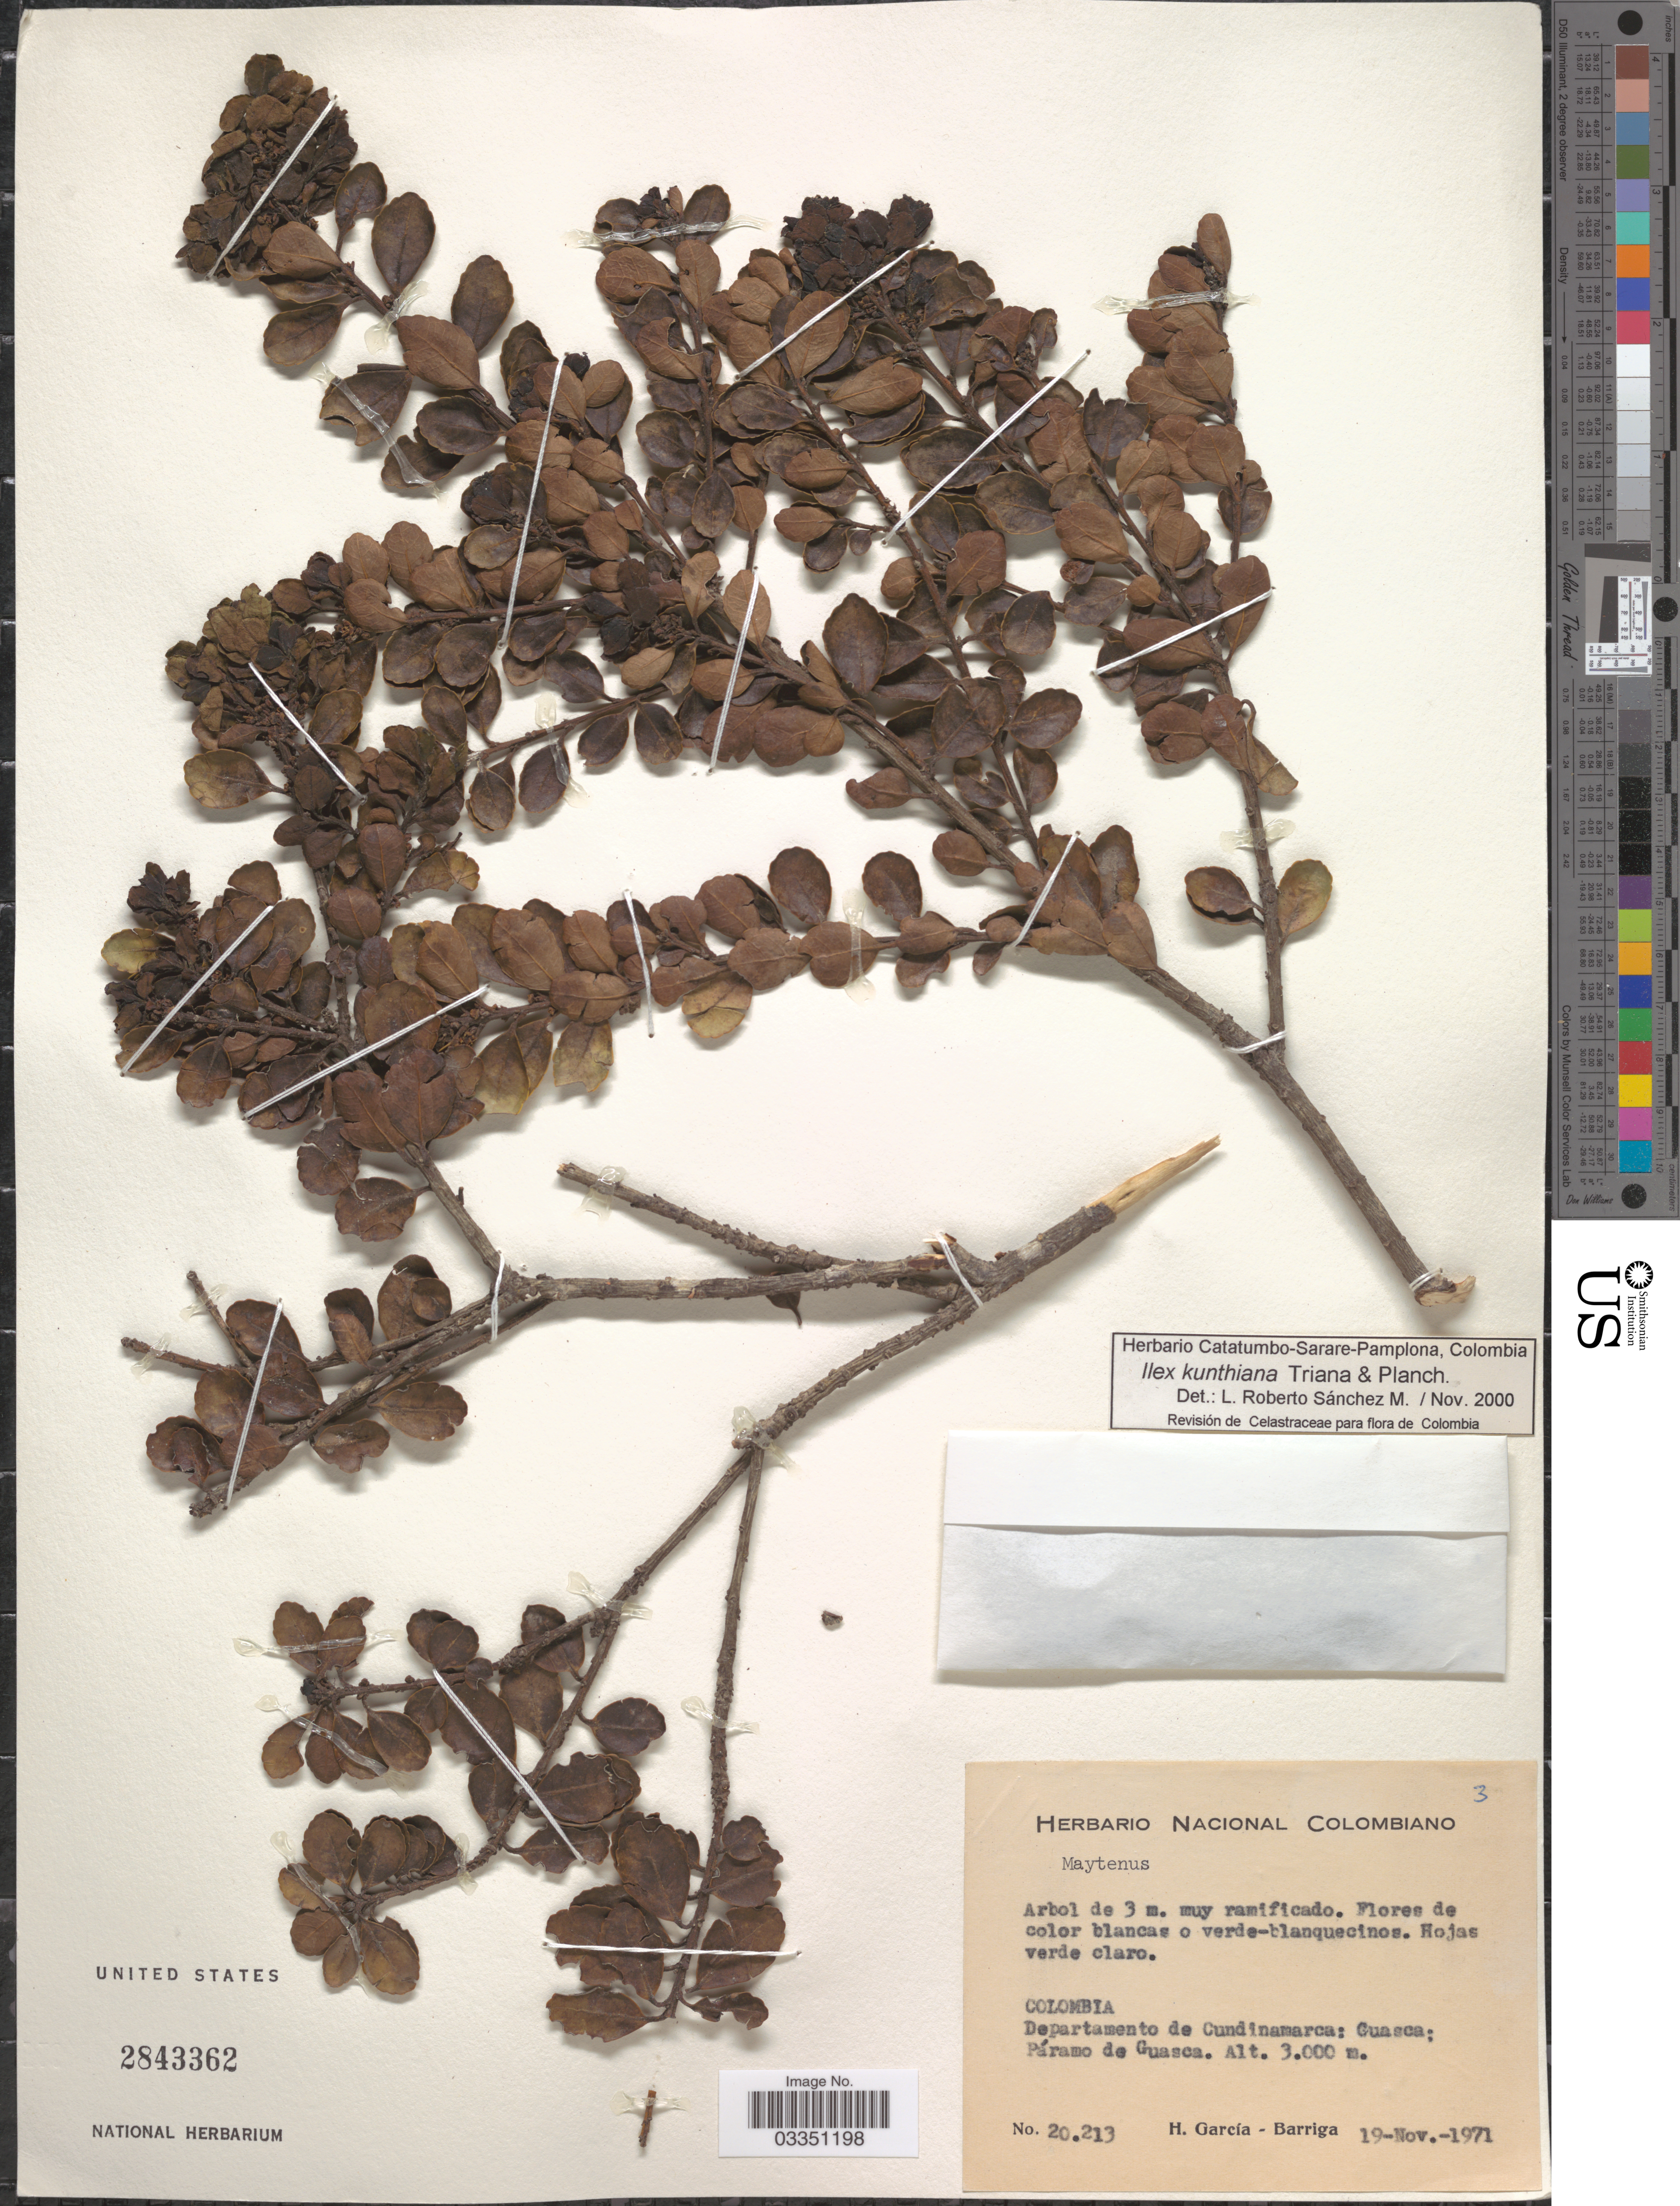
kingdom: Plantae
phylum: Tracheophyta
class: Magnoliopsida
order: Aquifoliales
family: Aquifoliaceae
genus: Ilex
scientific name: Ilex kunthiana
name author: Triana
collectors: H. García Barriga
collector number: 20213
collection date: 1971-11-19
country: Colombia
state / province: Cundinamarca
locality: Departamento de Cundinamarca: Guasca; Páramo de Guasca.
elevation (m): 3000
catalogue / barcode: US 2743362